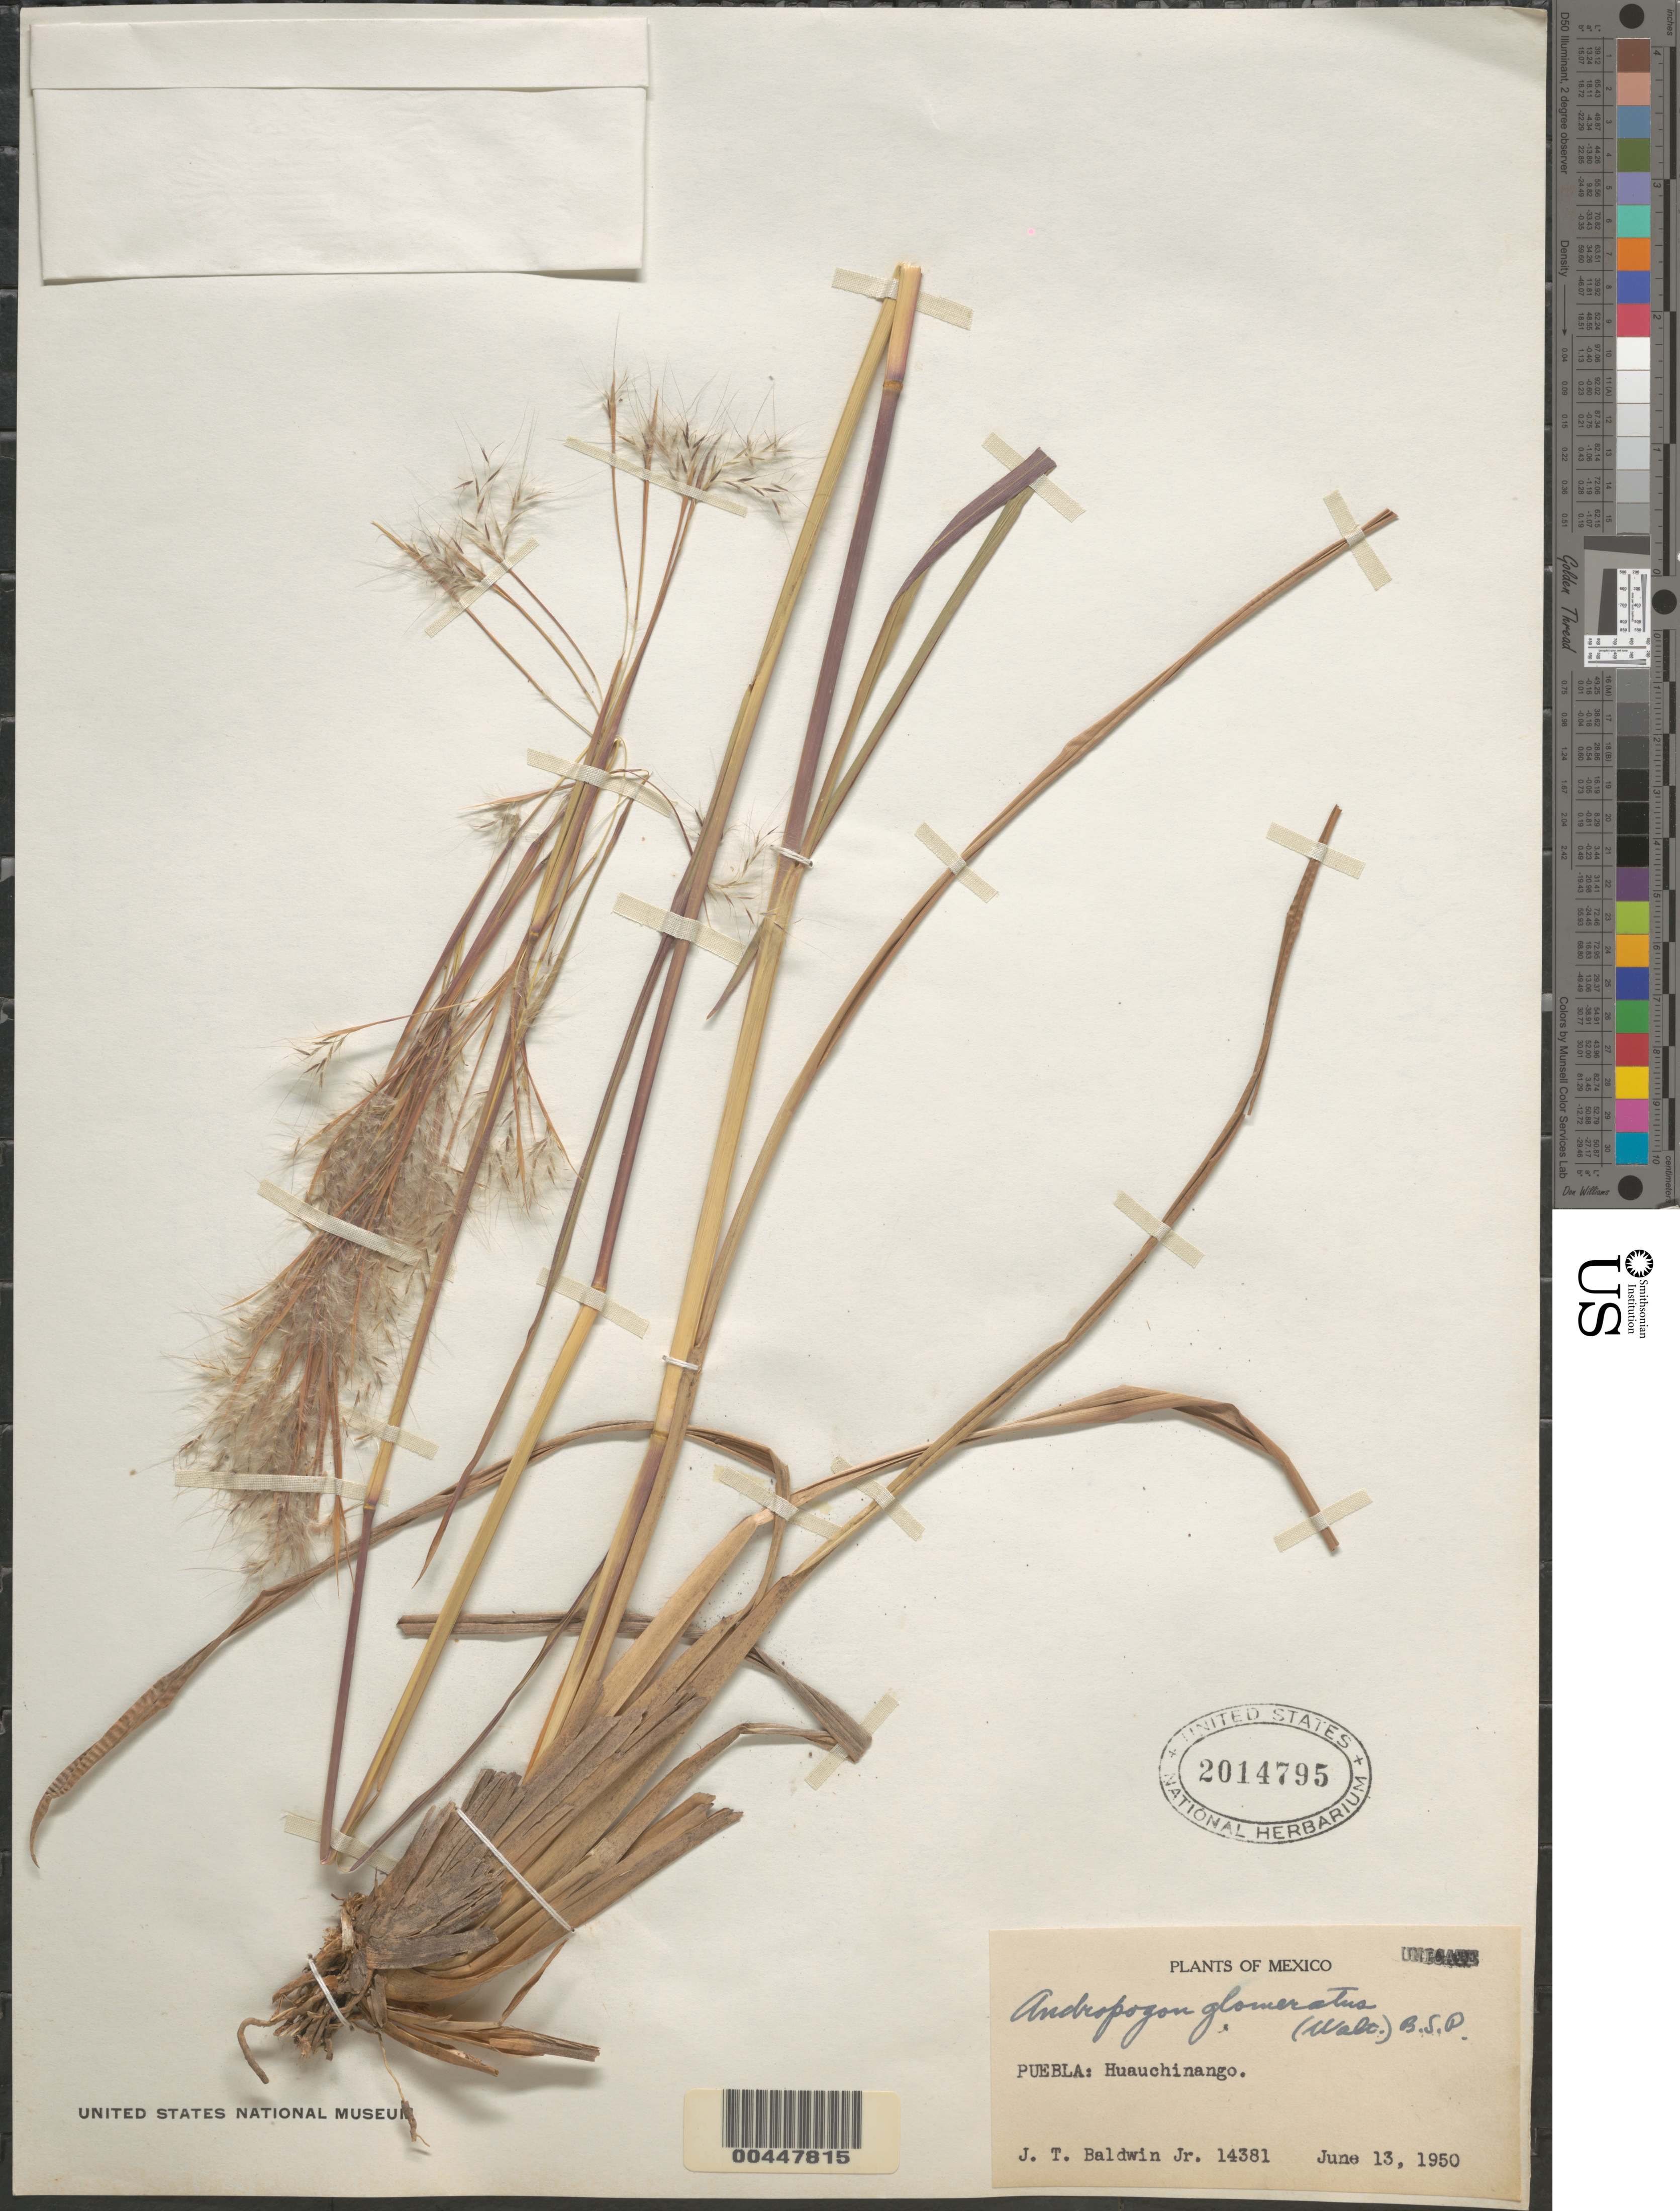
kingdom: Plantae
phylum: Tracheophyta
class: Liliopsida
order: Poales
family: Poaceae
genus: Andropogon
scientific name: Andropogon glomeratus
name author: (Walter) Britton, Stearns & Poggenb.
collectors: J. T. Baldwin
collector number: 14381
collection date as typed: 13 Jun 1950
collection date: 1950-06-13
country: Mexico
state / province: Puebla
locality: Huauchinango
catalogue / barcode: US 2014795